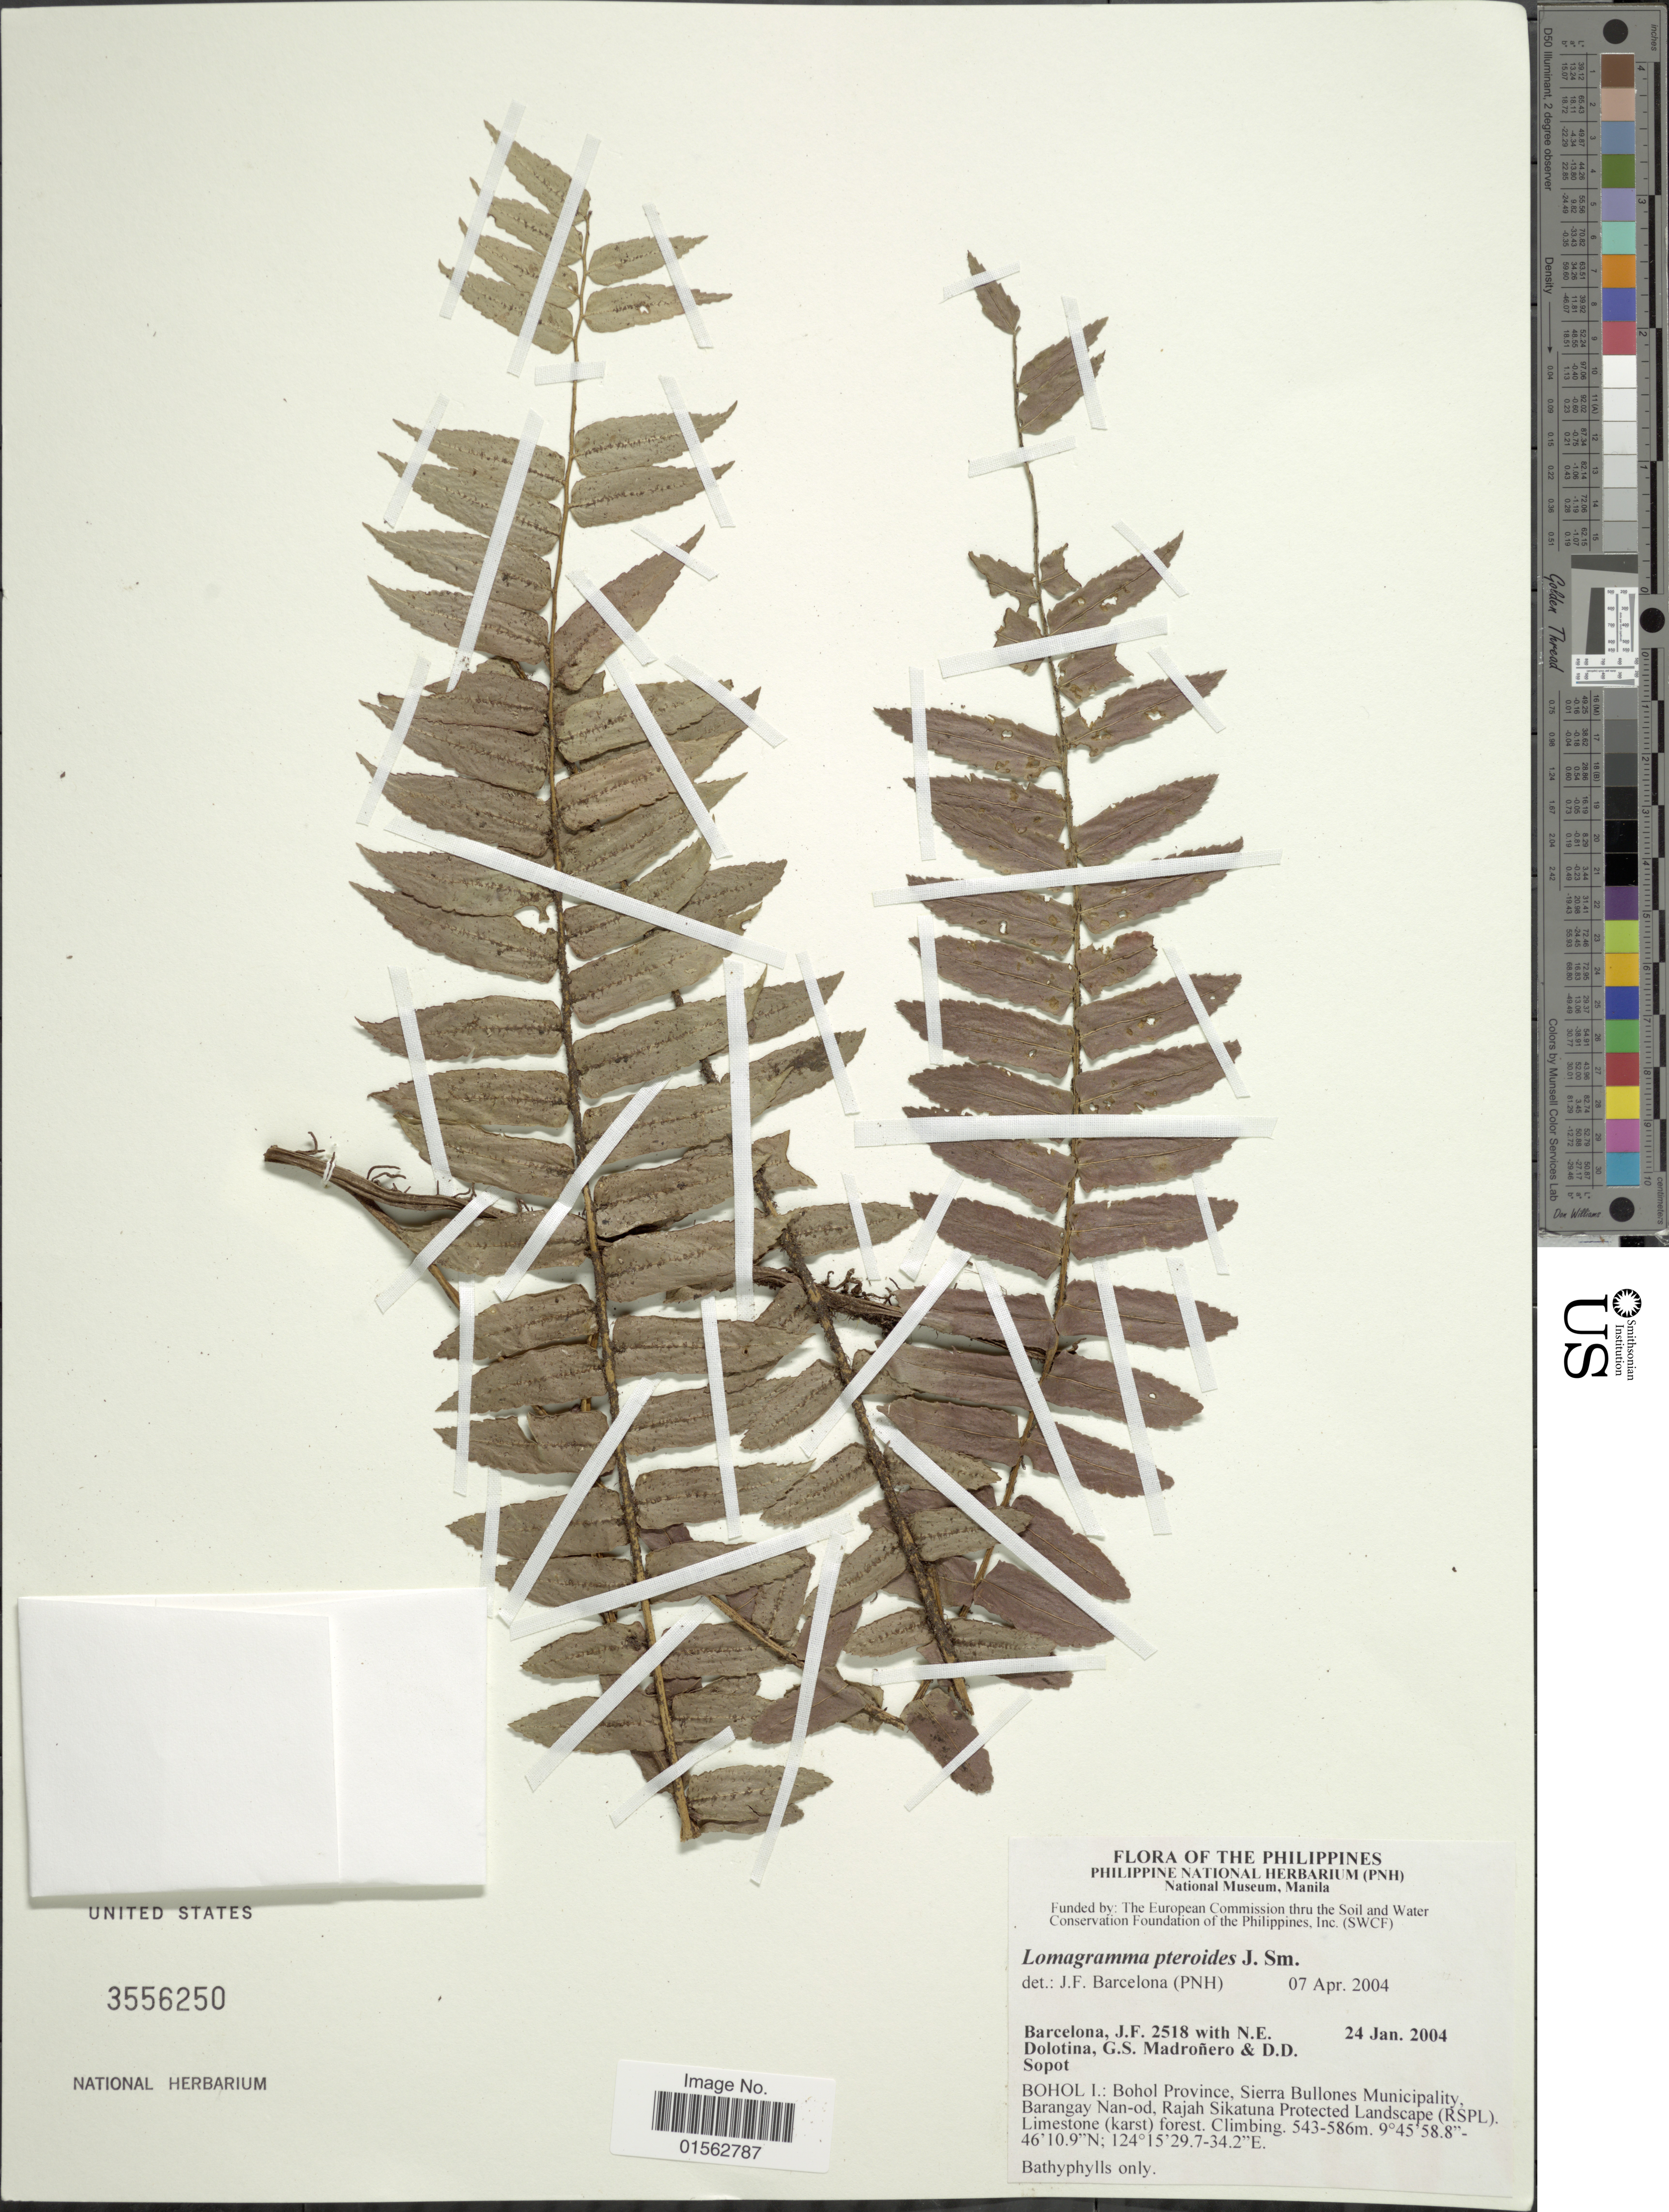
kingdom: Plantae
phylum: Tracheophyta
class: Polypodiopsida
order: Polypodiales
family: Dryopteridaceae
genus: Lomagramma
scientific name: Lomagramma pteroides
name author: J. Sm.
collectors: J. F. Barcelona, N. Dolotina, G. Madroñero & D. Sopot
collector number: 2518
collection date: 2004-01-24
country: Philippines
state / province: Central Visayas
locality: Philippines, Bohol I.: Bohol Province, Sierra Bullones Municipality, Barangay Nan-od, Rajah Sikatuna Protected Landscape (RSPL). Limestone (karst) forest.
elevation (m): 543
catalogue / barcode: US 3556250